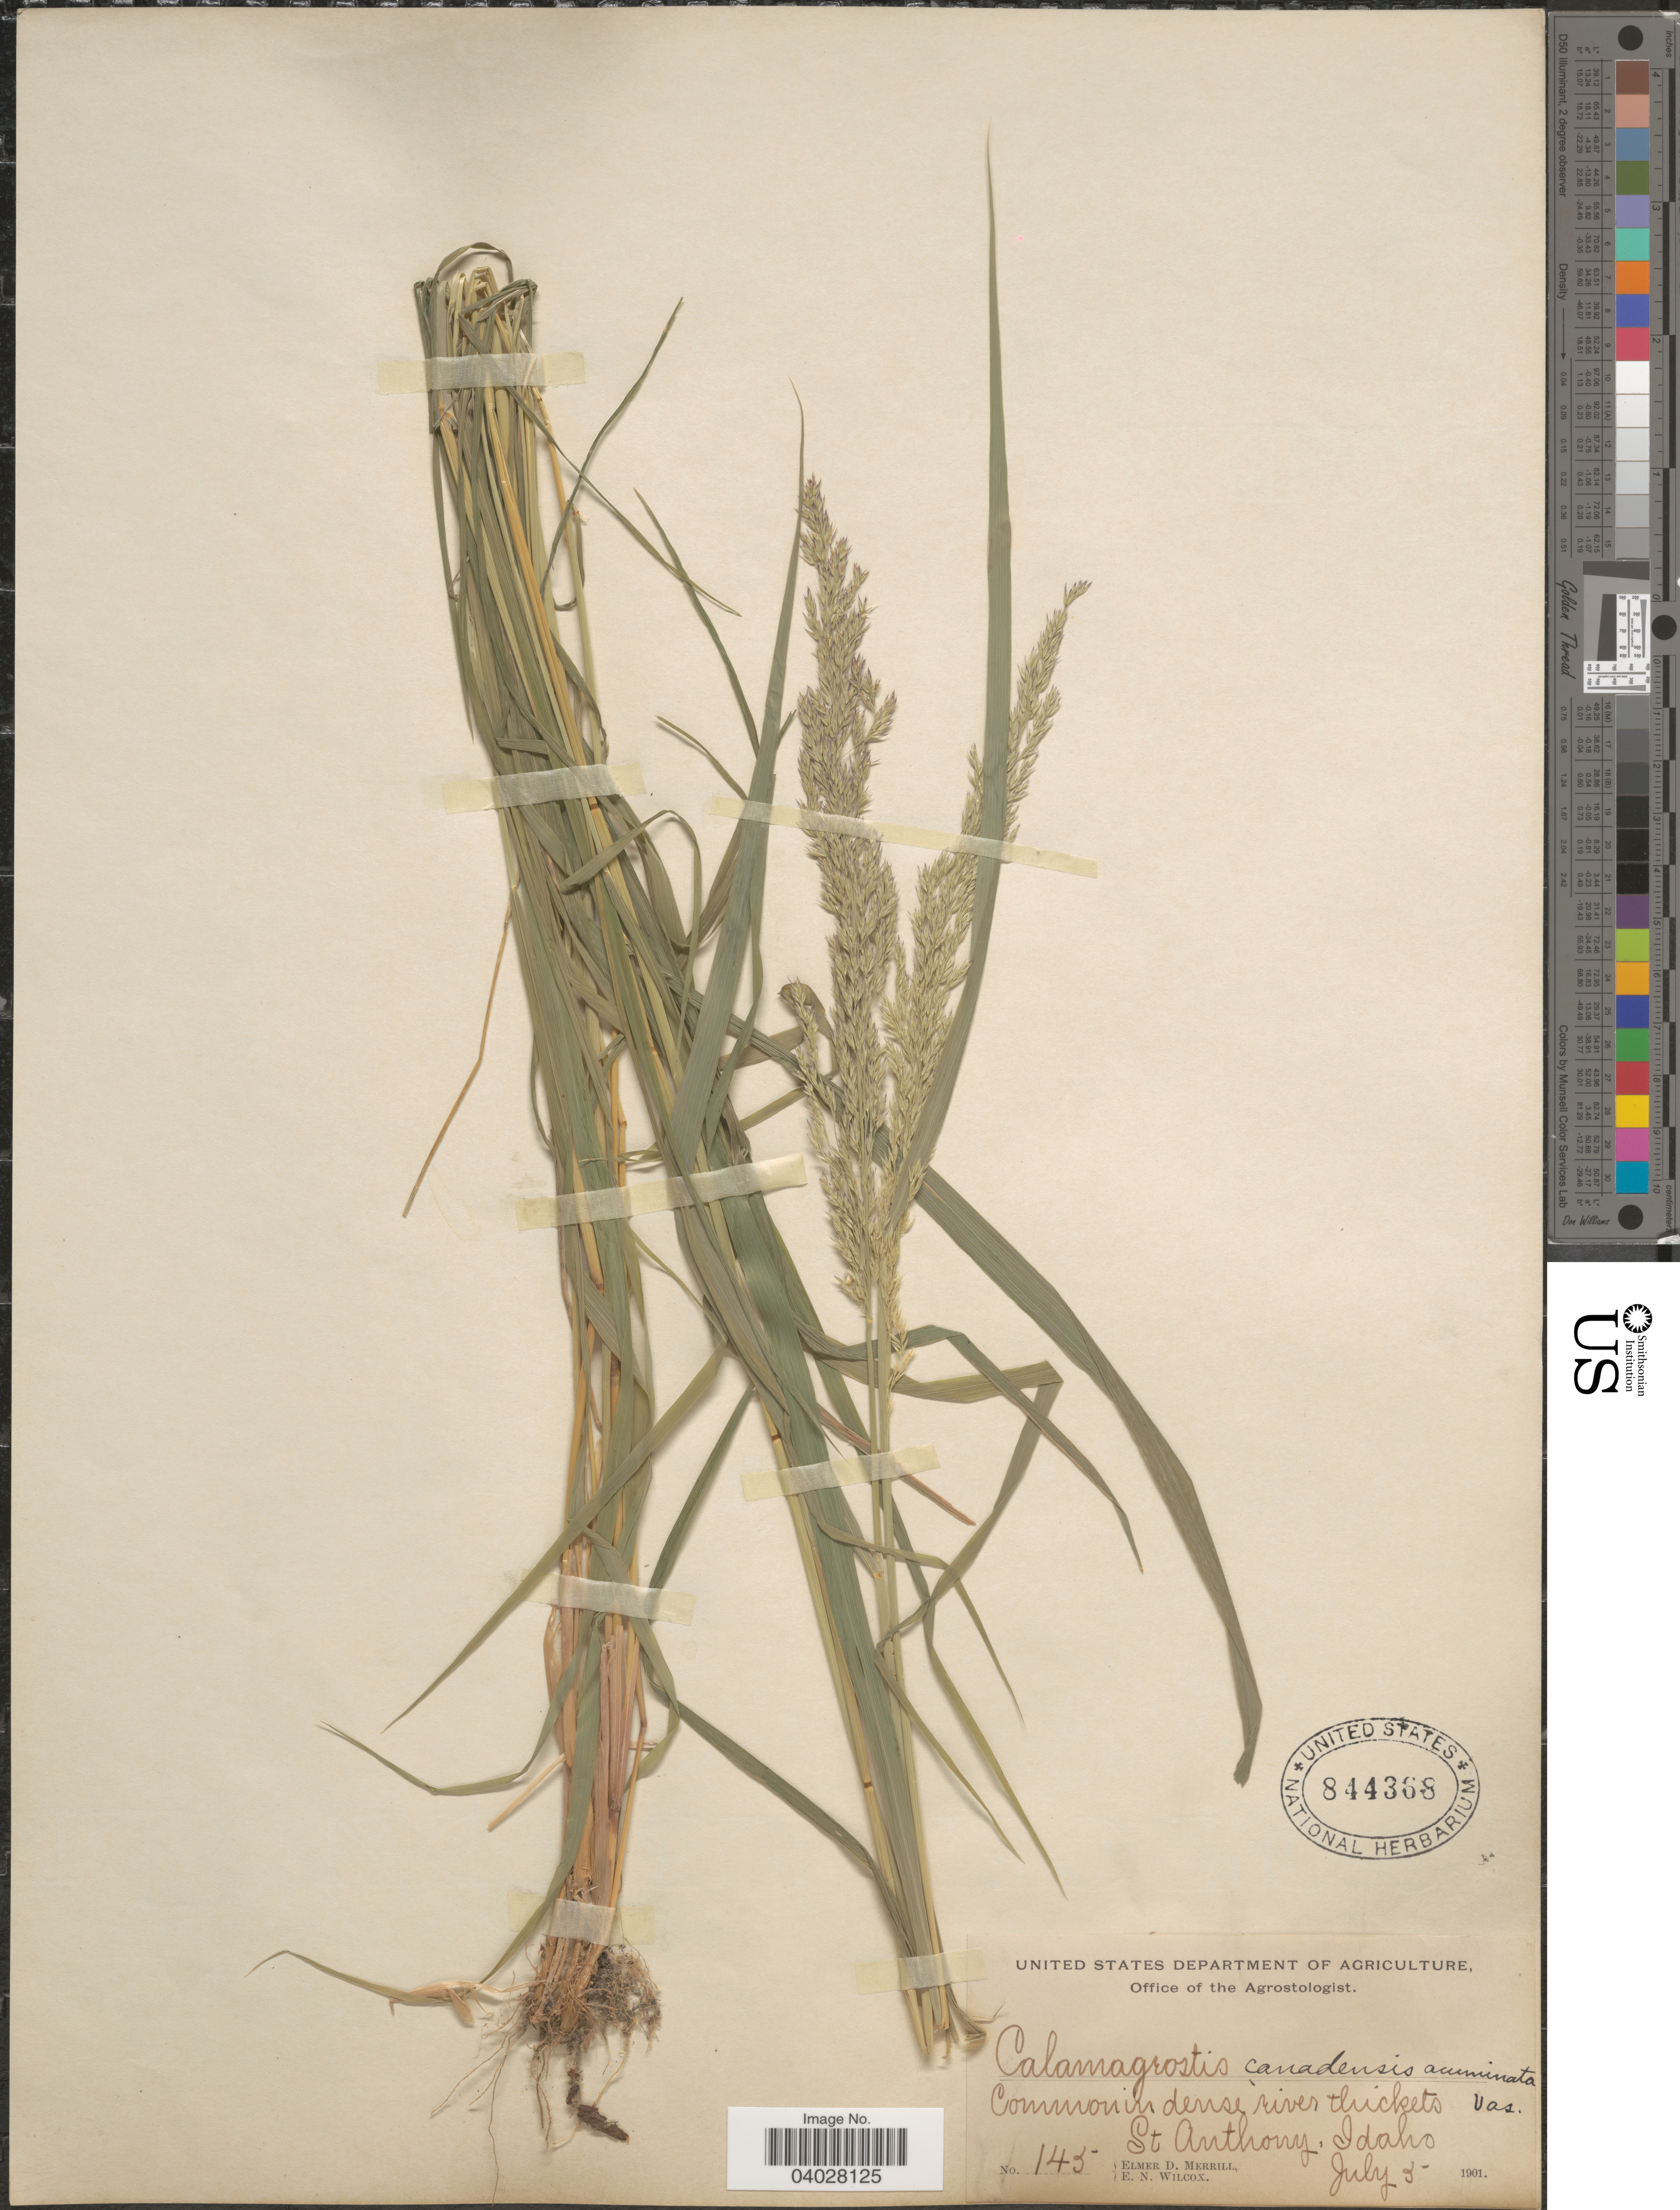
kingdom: Plantae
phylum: Tracheophyta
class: Liliopsida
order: Poales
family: Poaceae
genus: Calamagrostis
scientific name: Calamagrostis canadensis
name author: (Michx.) P. Beauv.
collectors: E. D. Merrill & E. Wilcox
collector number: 145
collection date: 1901-07-05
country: United States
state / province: Idaho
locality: St Anthony.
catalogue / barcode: US 844368